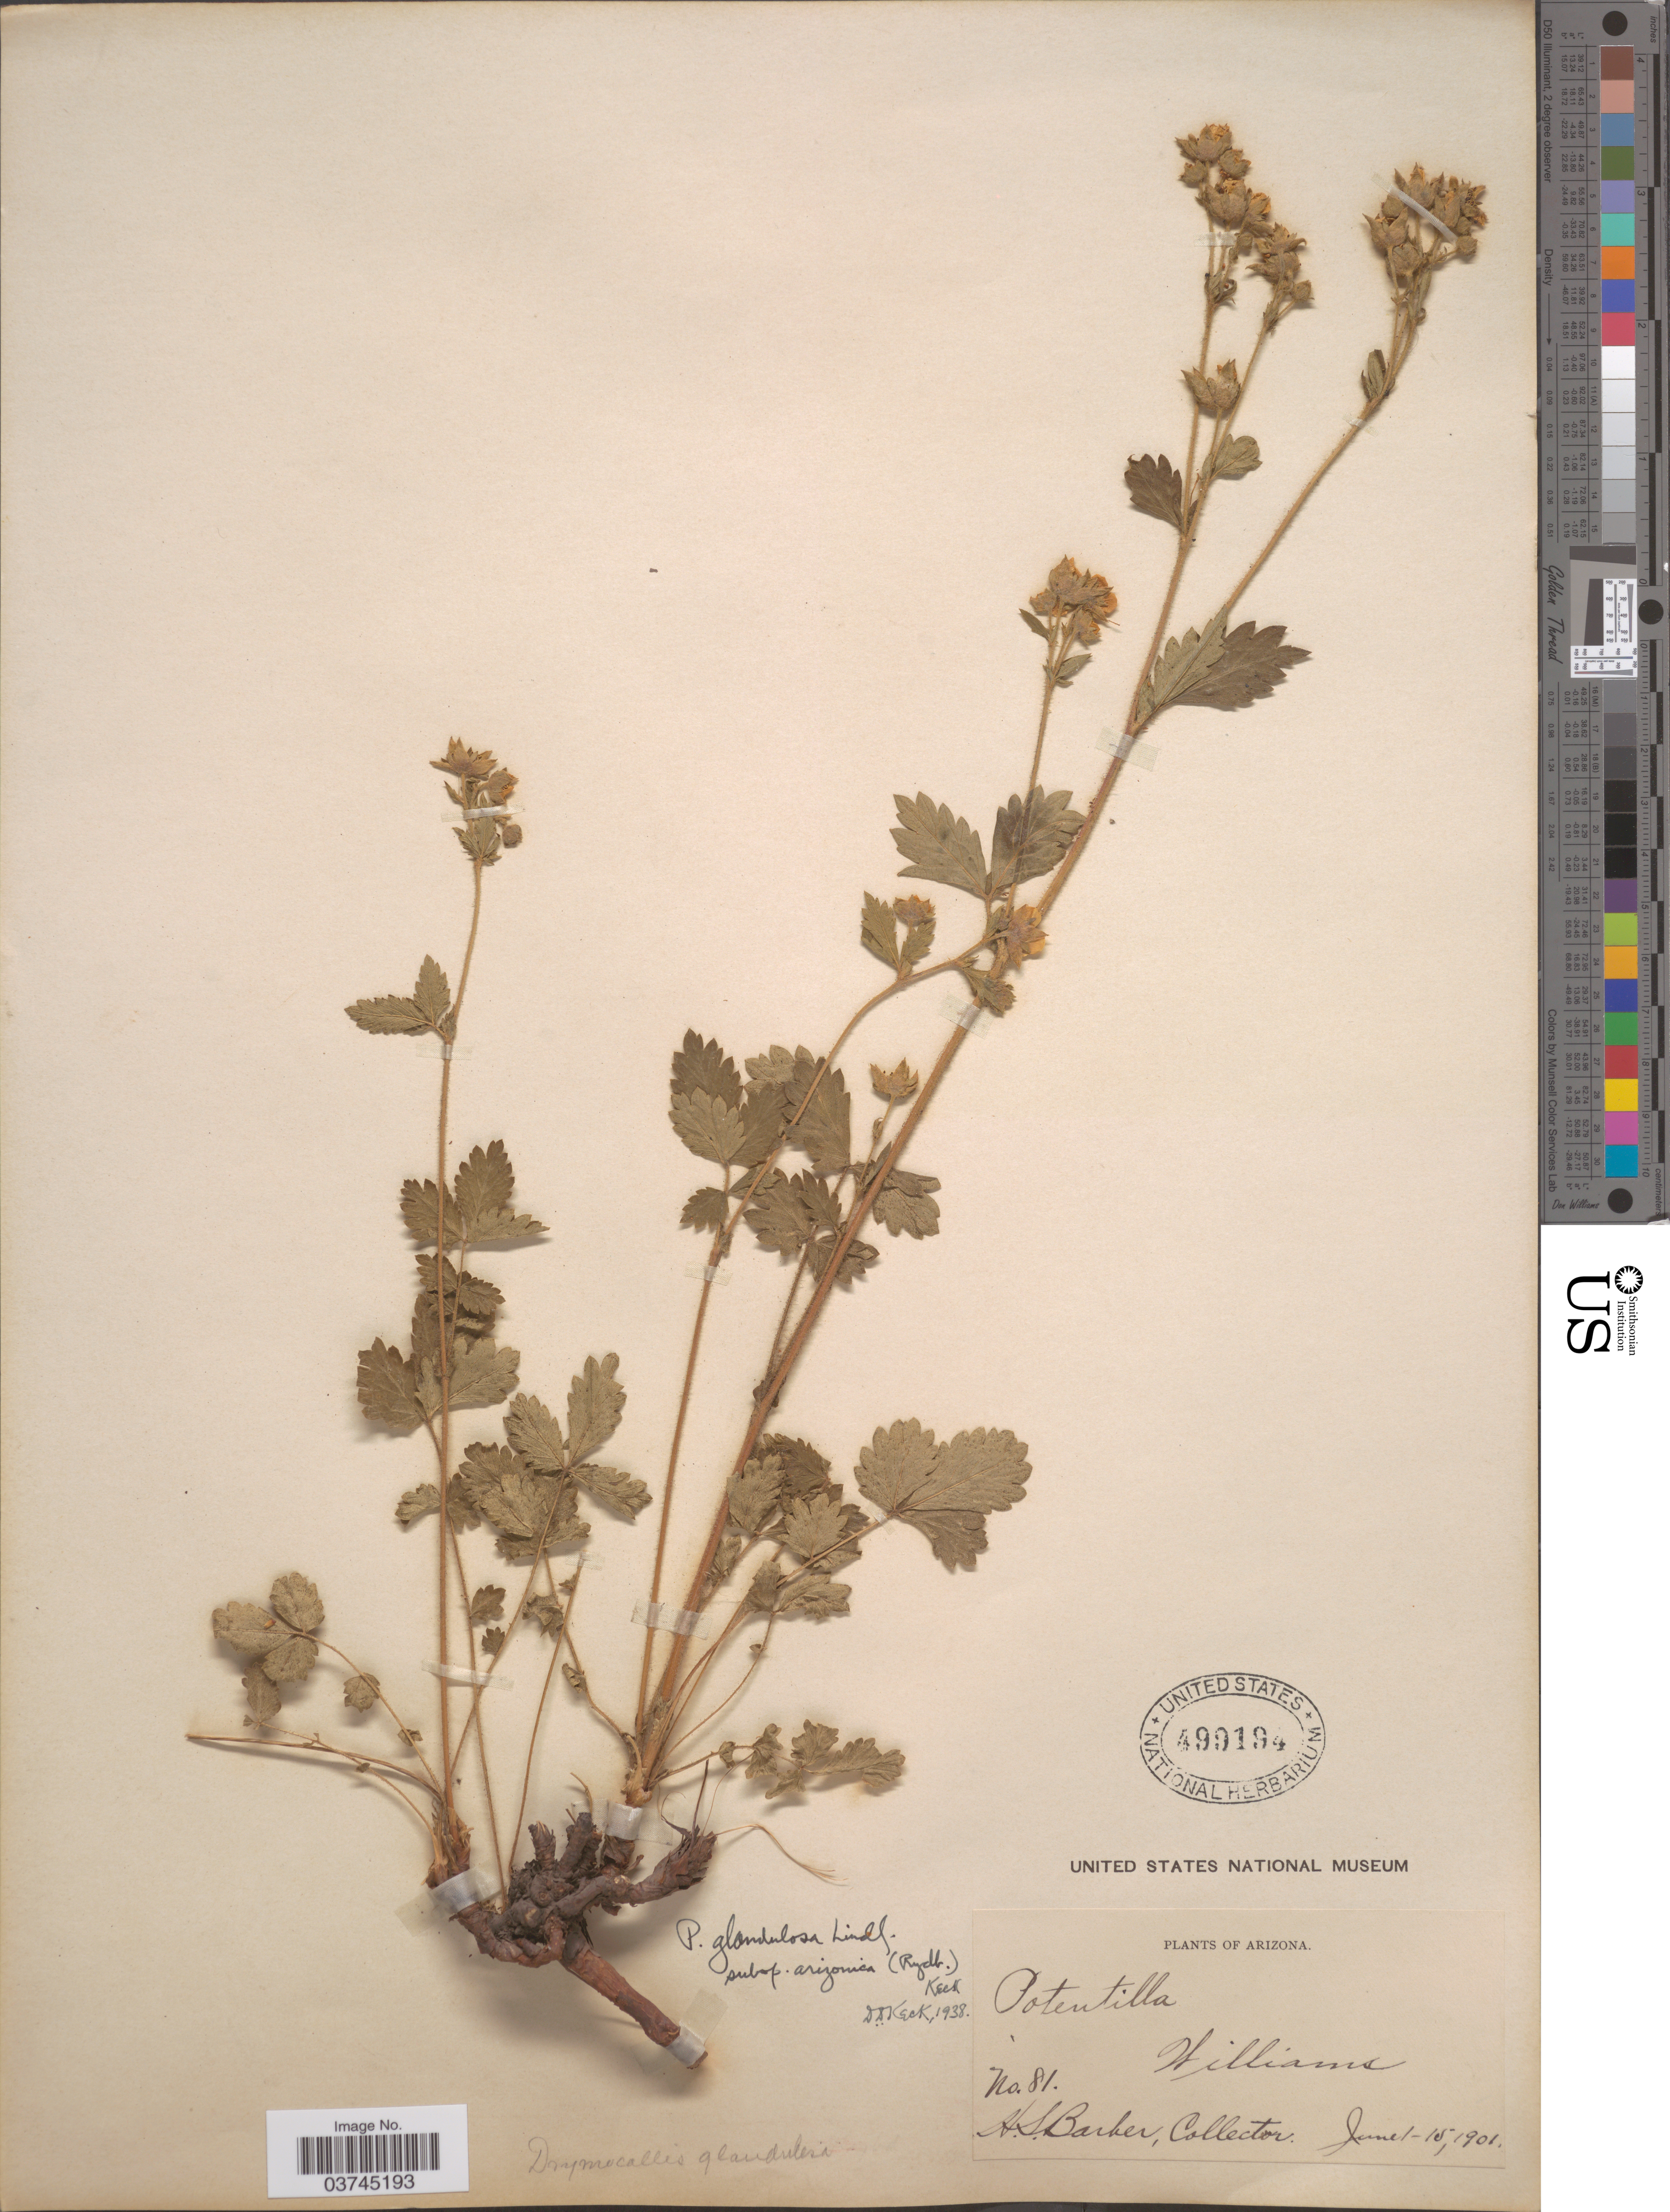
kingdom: Plantae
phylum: Tracheophyta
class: Magnoliopsida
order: Rosales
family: Rosaceae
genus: Drymocallis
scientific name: Drymocallis arizonica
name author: Rydb.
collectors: H. Barker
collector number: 81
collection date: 1901-06-01/1901-06-15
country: United States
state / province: Arizona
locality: Williams.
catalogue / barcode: US 499194